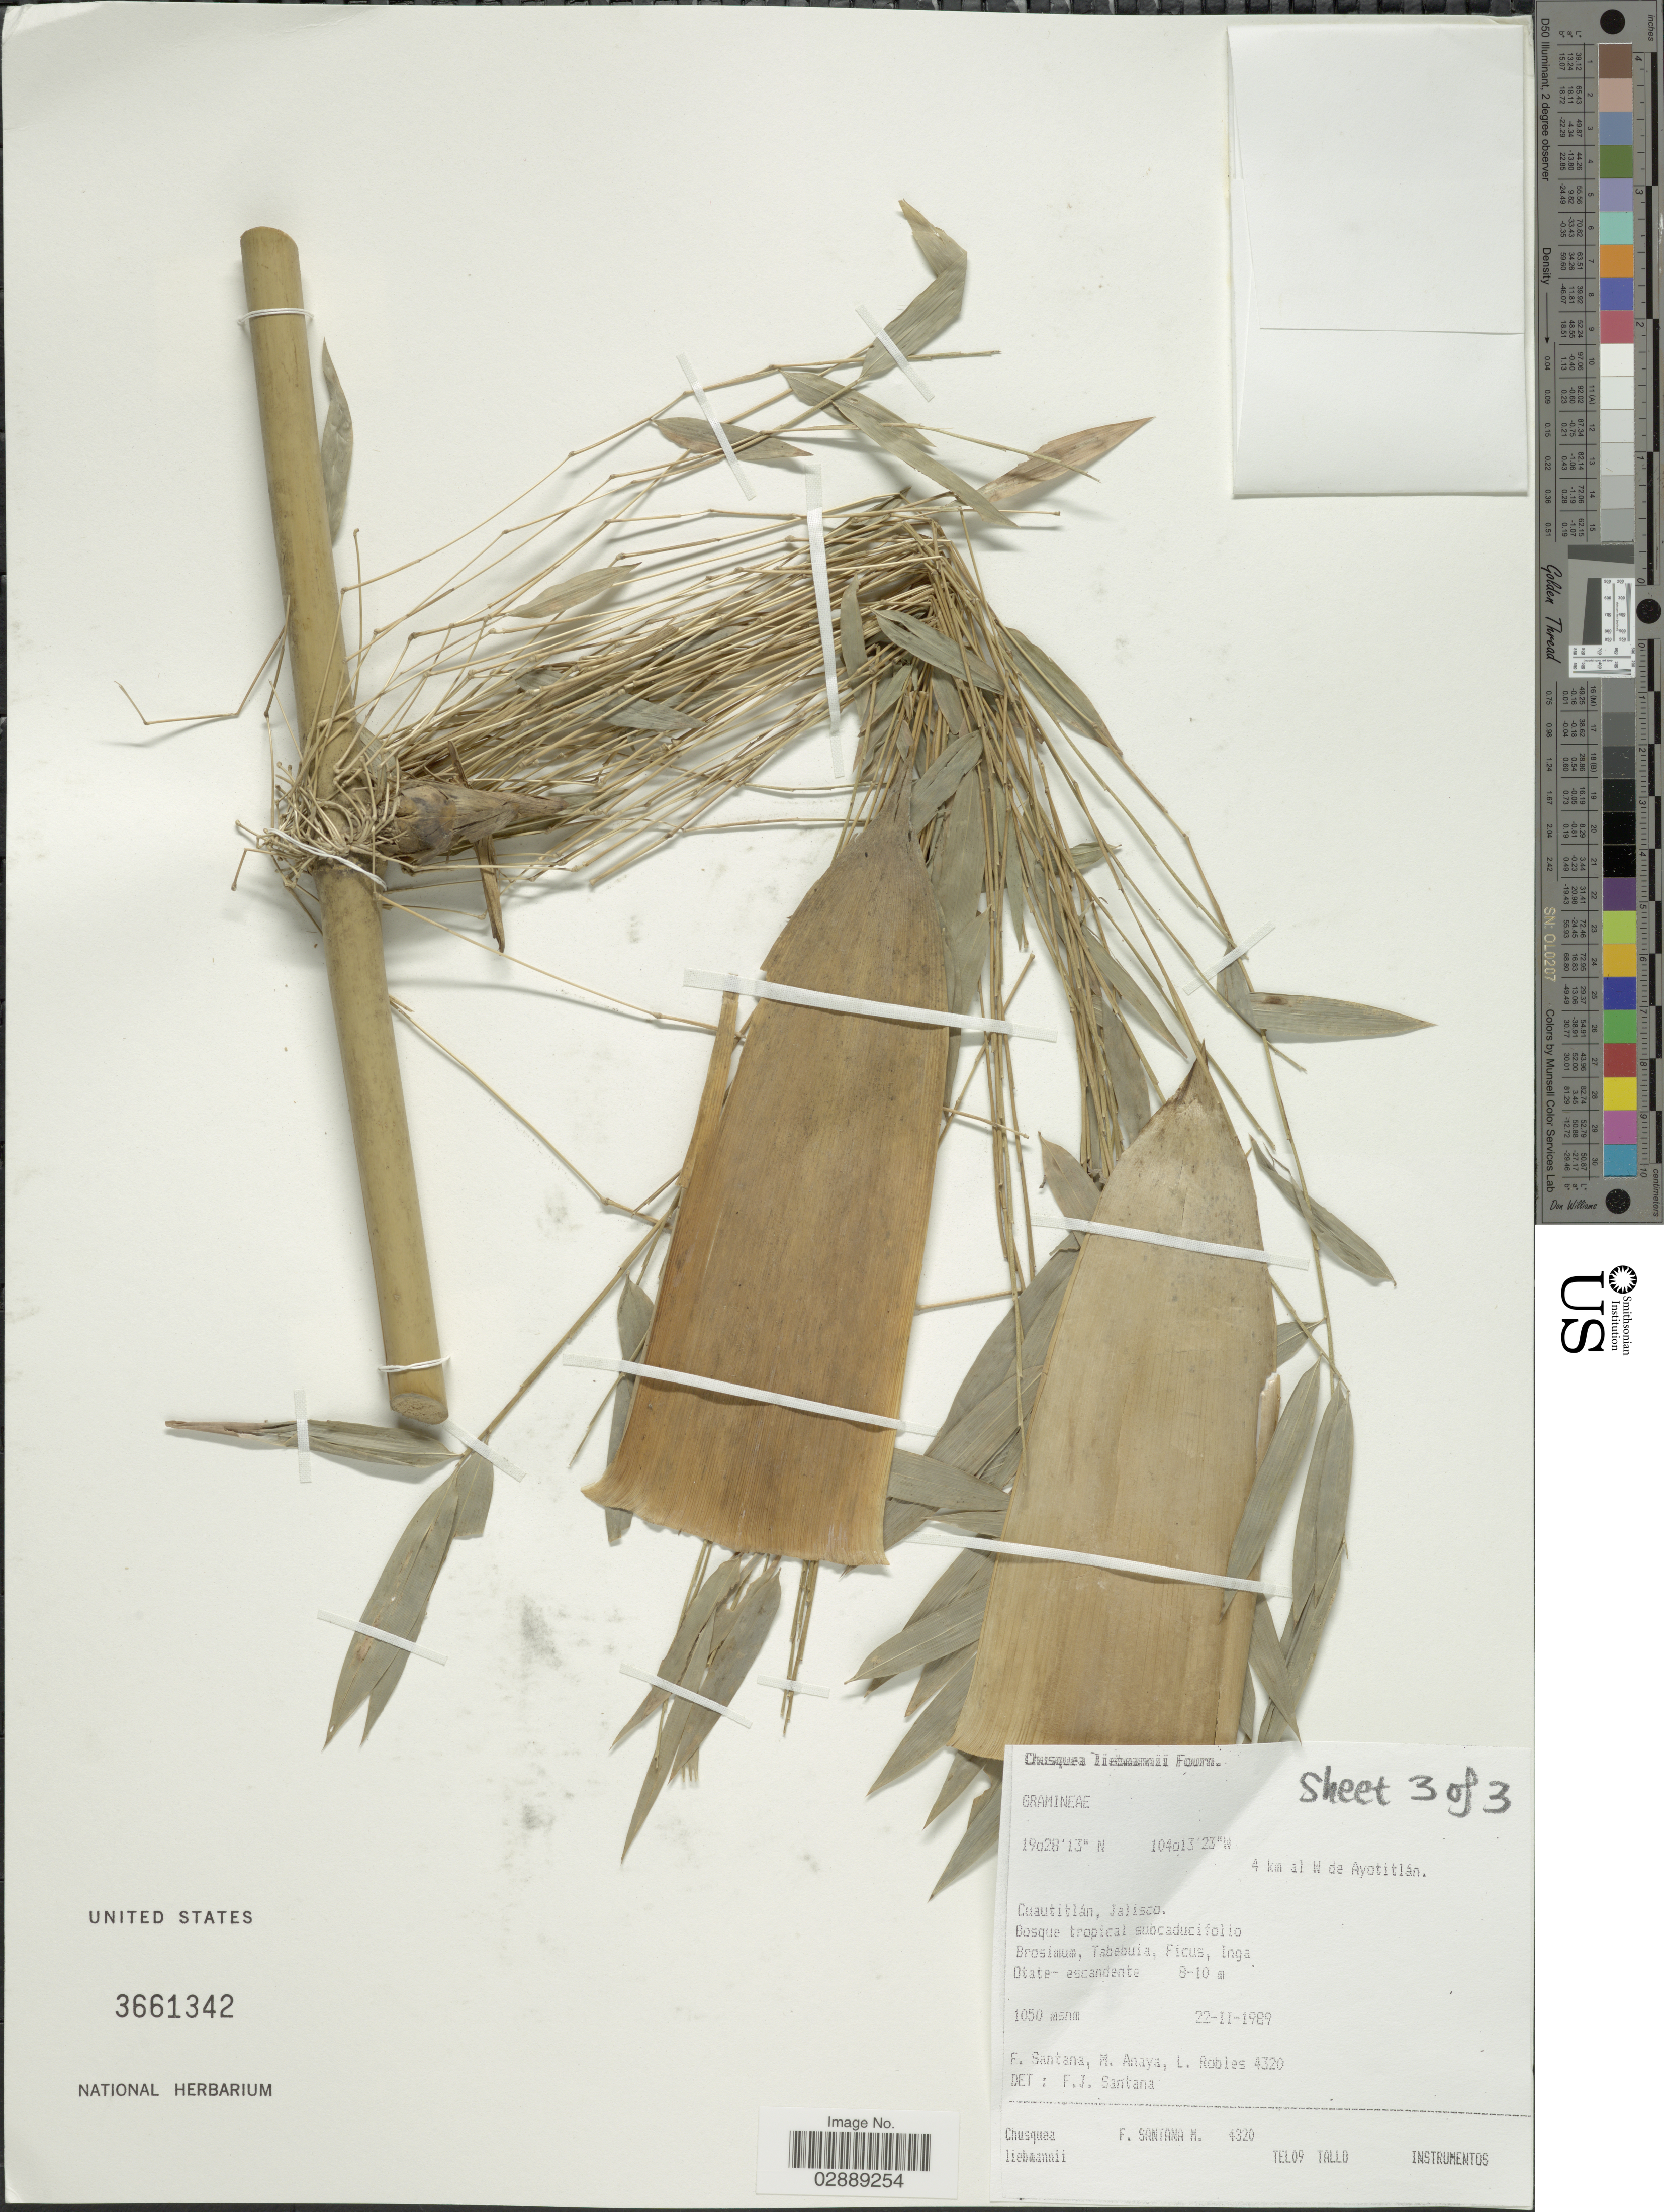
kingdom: Plantae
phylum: Tracheophyta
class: Liliopsida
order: Poales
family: Poaceae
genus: Chusquea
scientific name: Chusquea liebmannii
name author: E. Fourn.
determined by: Santana, F. J.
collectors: F. Santana et al.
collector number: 4320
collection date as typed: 22 II 1989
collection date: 1989-02-22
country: Mexico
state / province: Jalisco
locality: Cuautitlan, 4 km al W de Ayotitlan.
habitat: bosque tropical subcaducifolio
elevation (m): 1050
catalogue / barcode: US 3661342